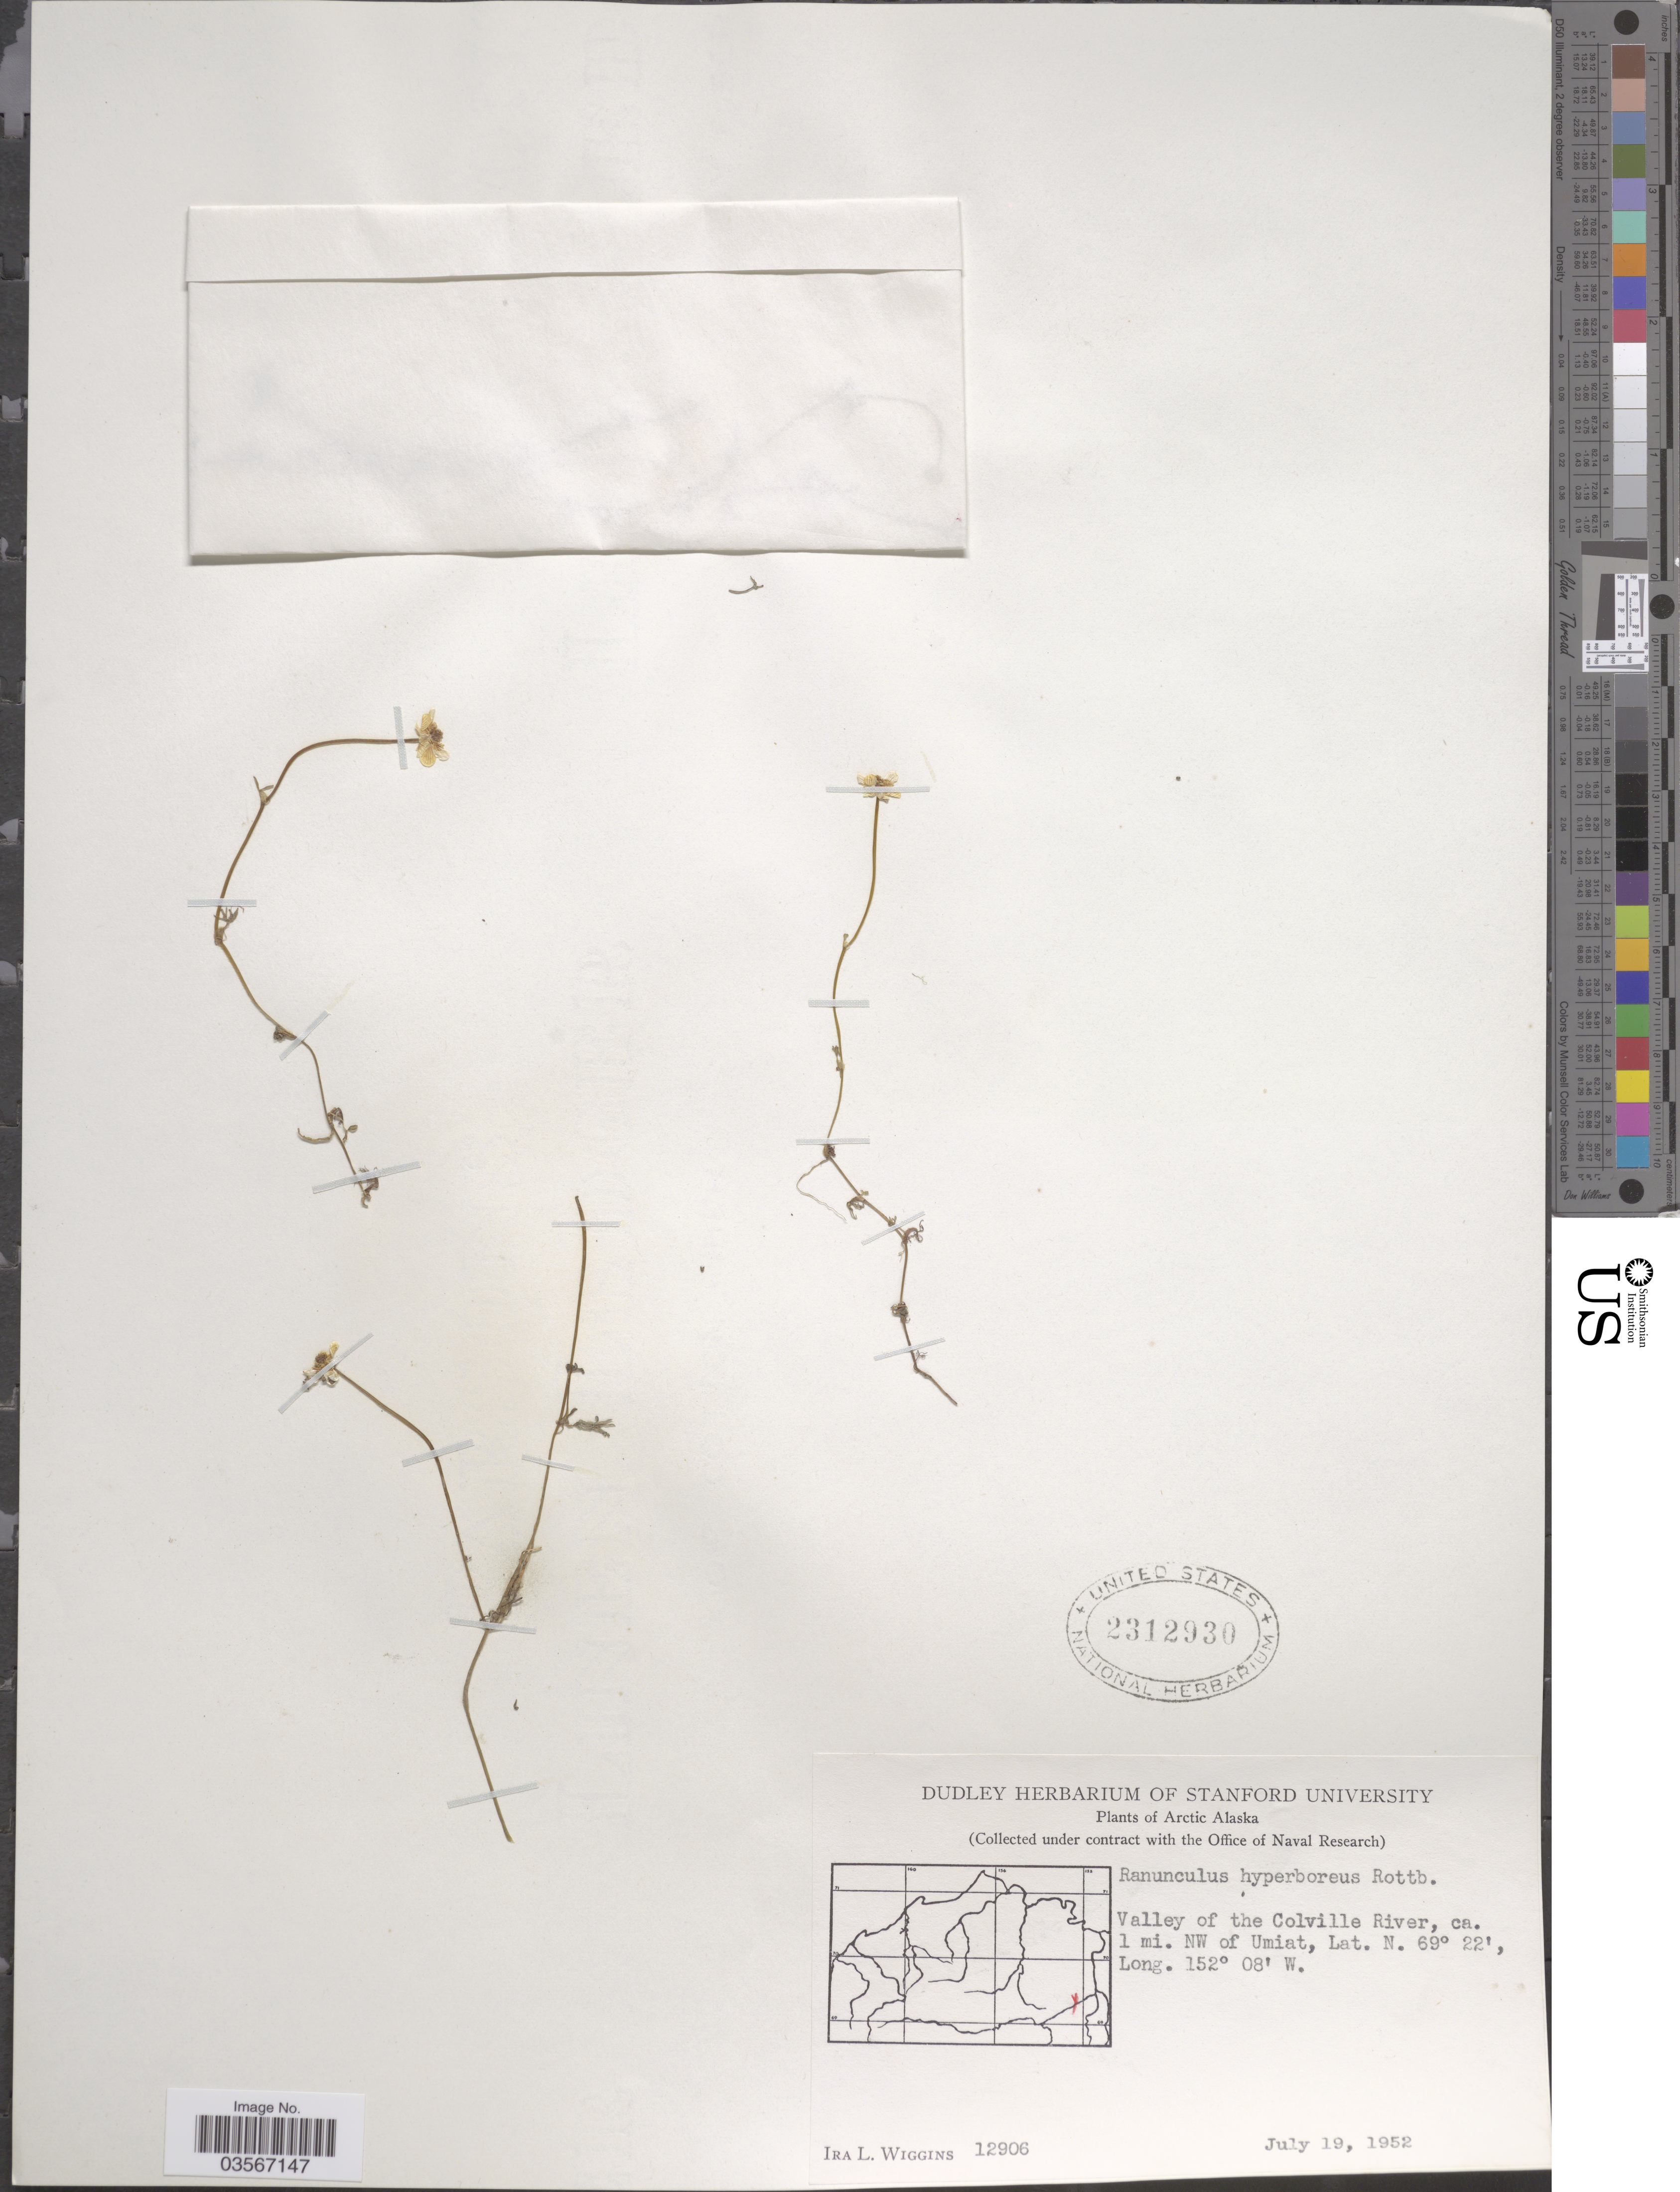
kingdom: Plantae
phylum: Tracheophyta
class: Magnoliopsida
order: Ranunculales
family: Ranunculaceae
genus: Ranunculus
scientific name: Ranunculus hyperboreus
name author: Rottb.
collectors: I. L. Wiggins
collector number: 12906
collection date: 1952-07-19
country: United States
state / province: Alaska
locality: Arctic Alaska. Valley of the Colville River, ca. 1 mi. NW of Umiat.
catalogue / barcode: US 2312930